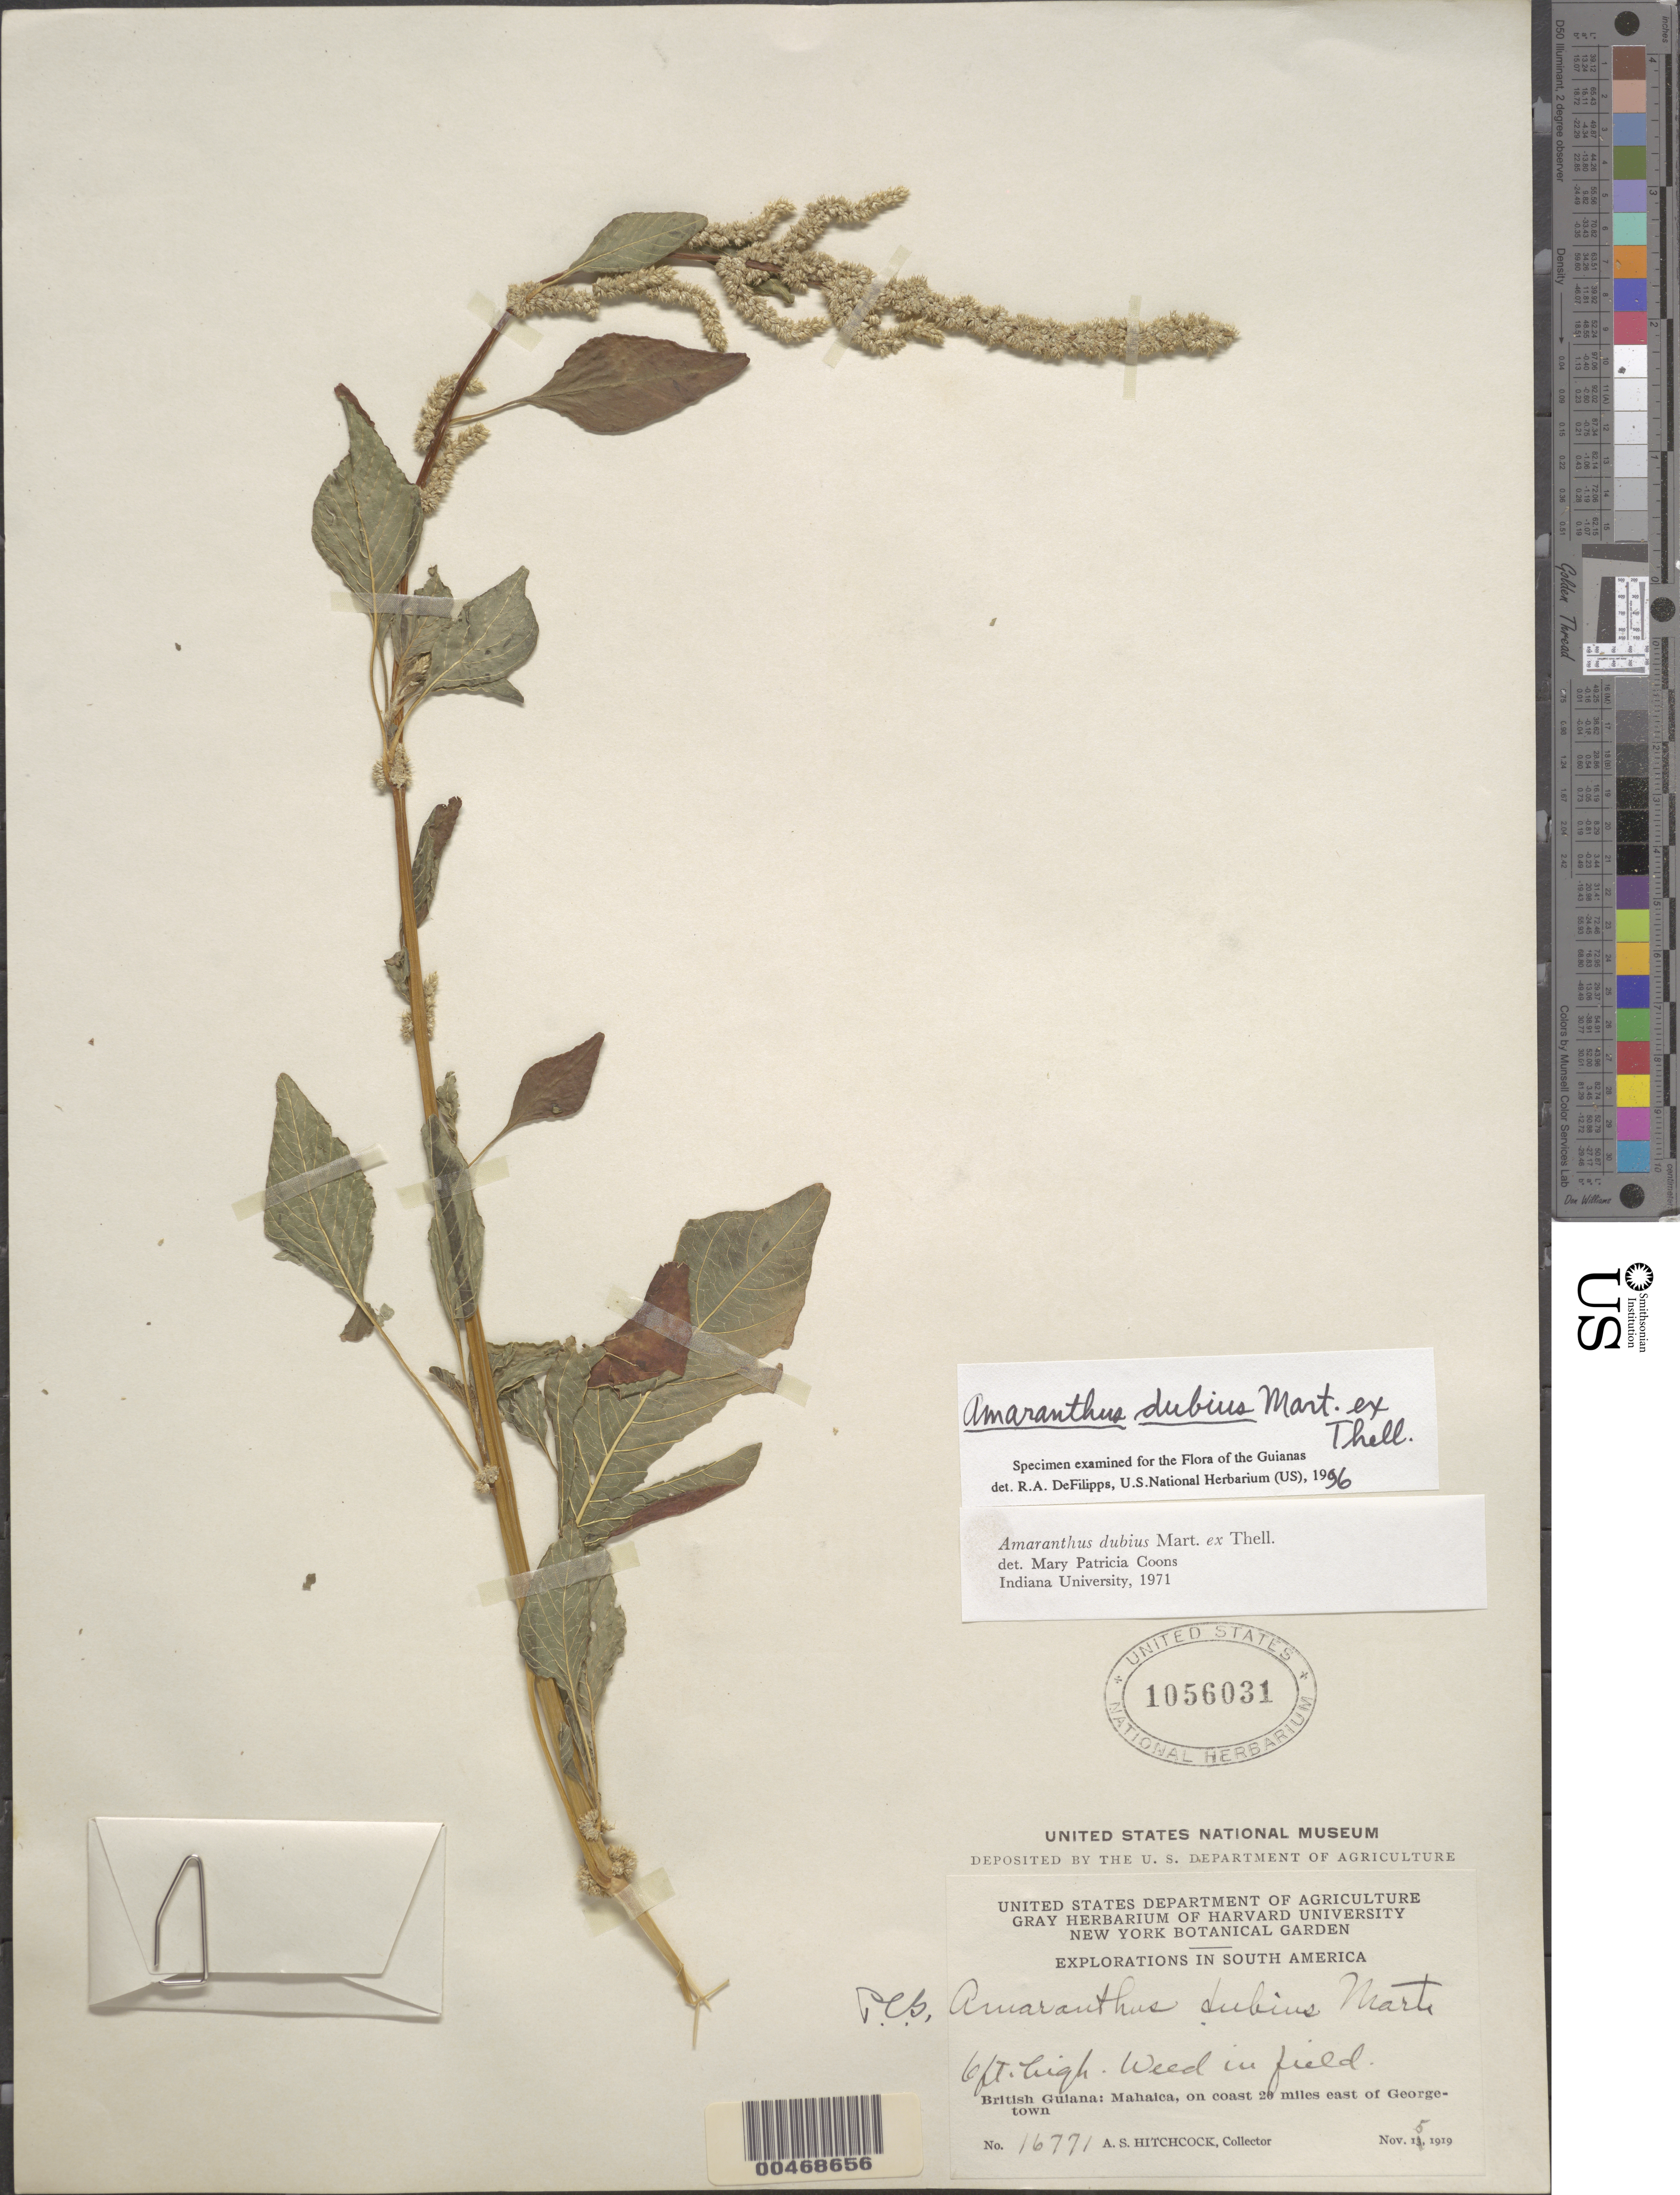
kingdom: Plantae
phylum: Tracheophyta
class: Magnoliopsida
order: Caryophyllales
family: Amaranthaceae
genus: Amaranthus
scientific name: Amaranthus dubius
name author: Mart. ex Thell.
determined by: DeFilipps, R. A.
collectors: A. S. Hitchcock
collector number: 16771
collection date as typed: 15-Nov-19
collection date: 1919-11-15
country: Guyana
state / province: Demerara-Mahaica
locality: Mahaica, on coast 20 miles east of Georgetown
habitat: Weed in field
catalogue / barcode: US 1056031